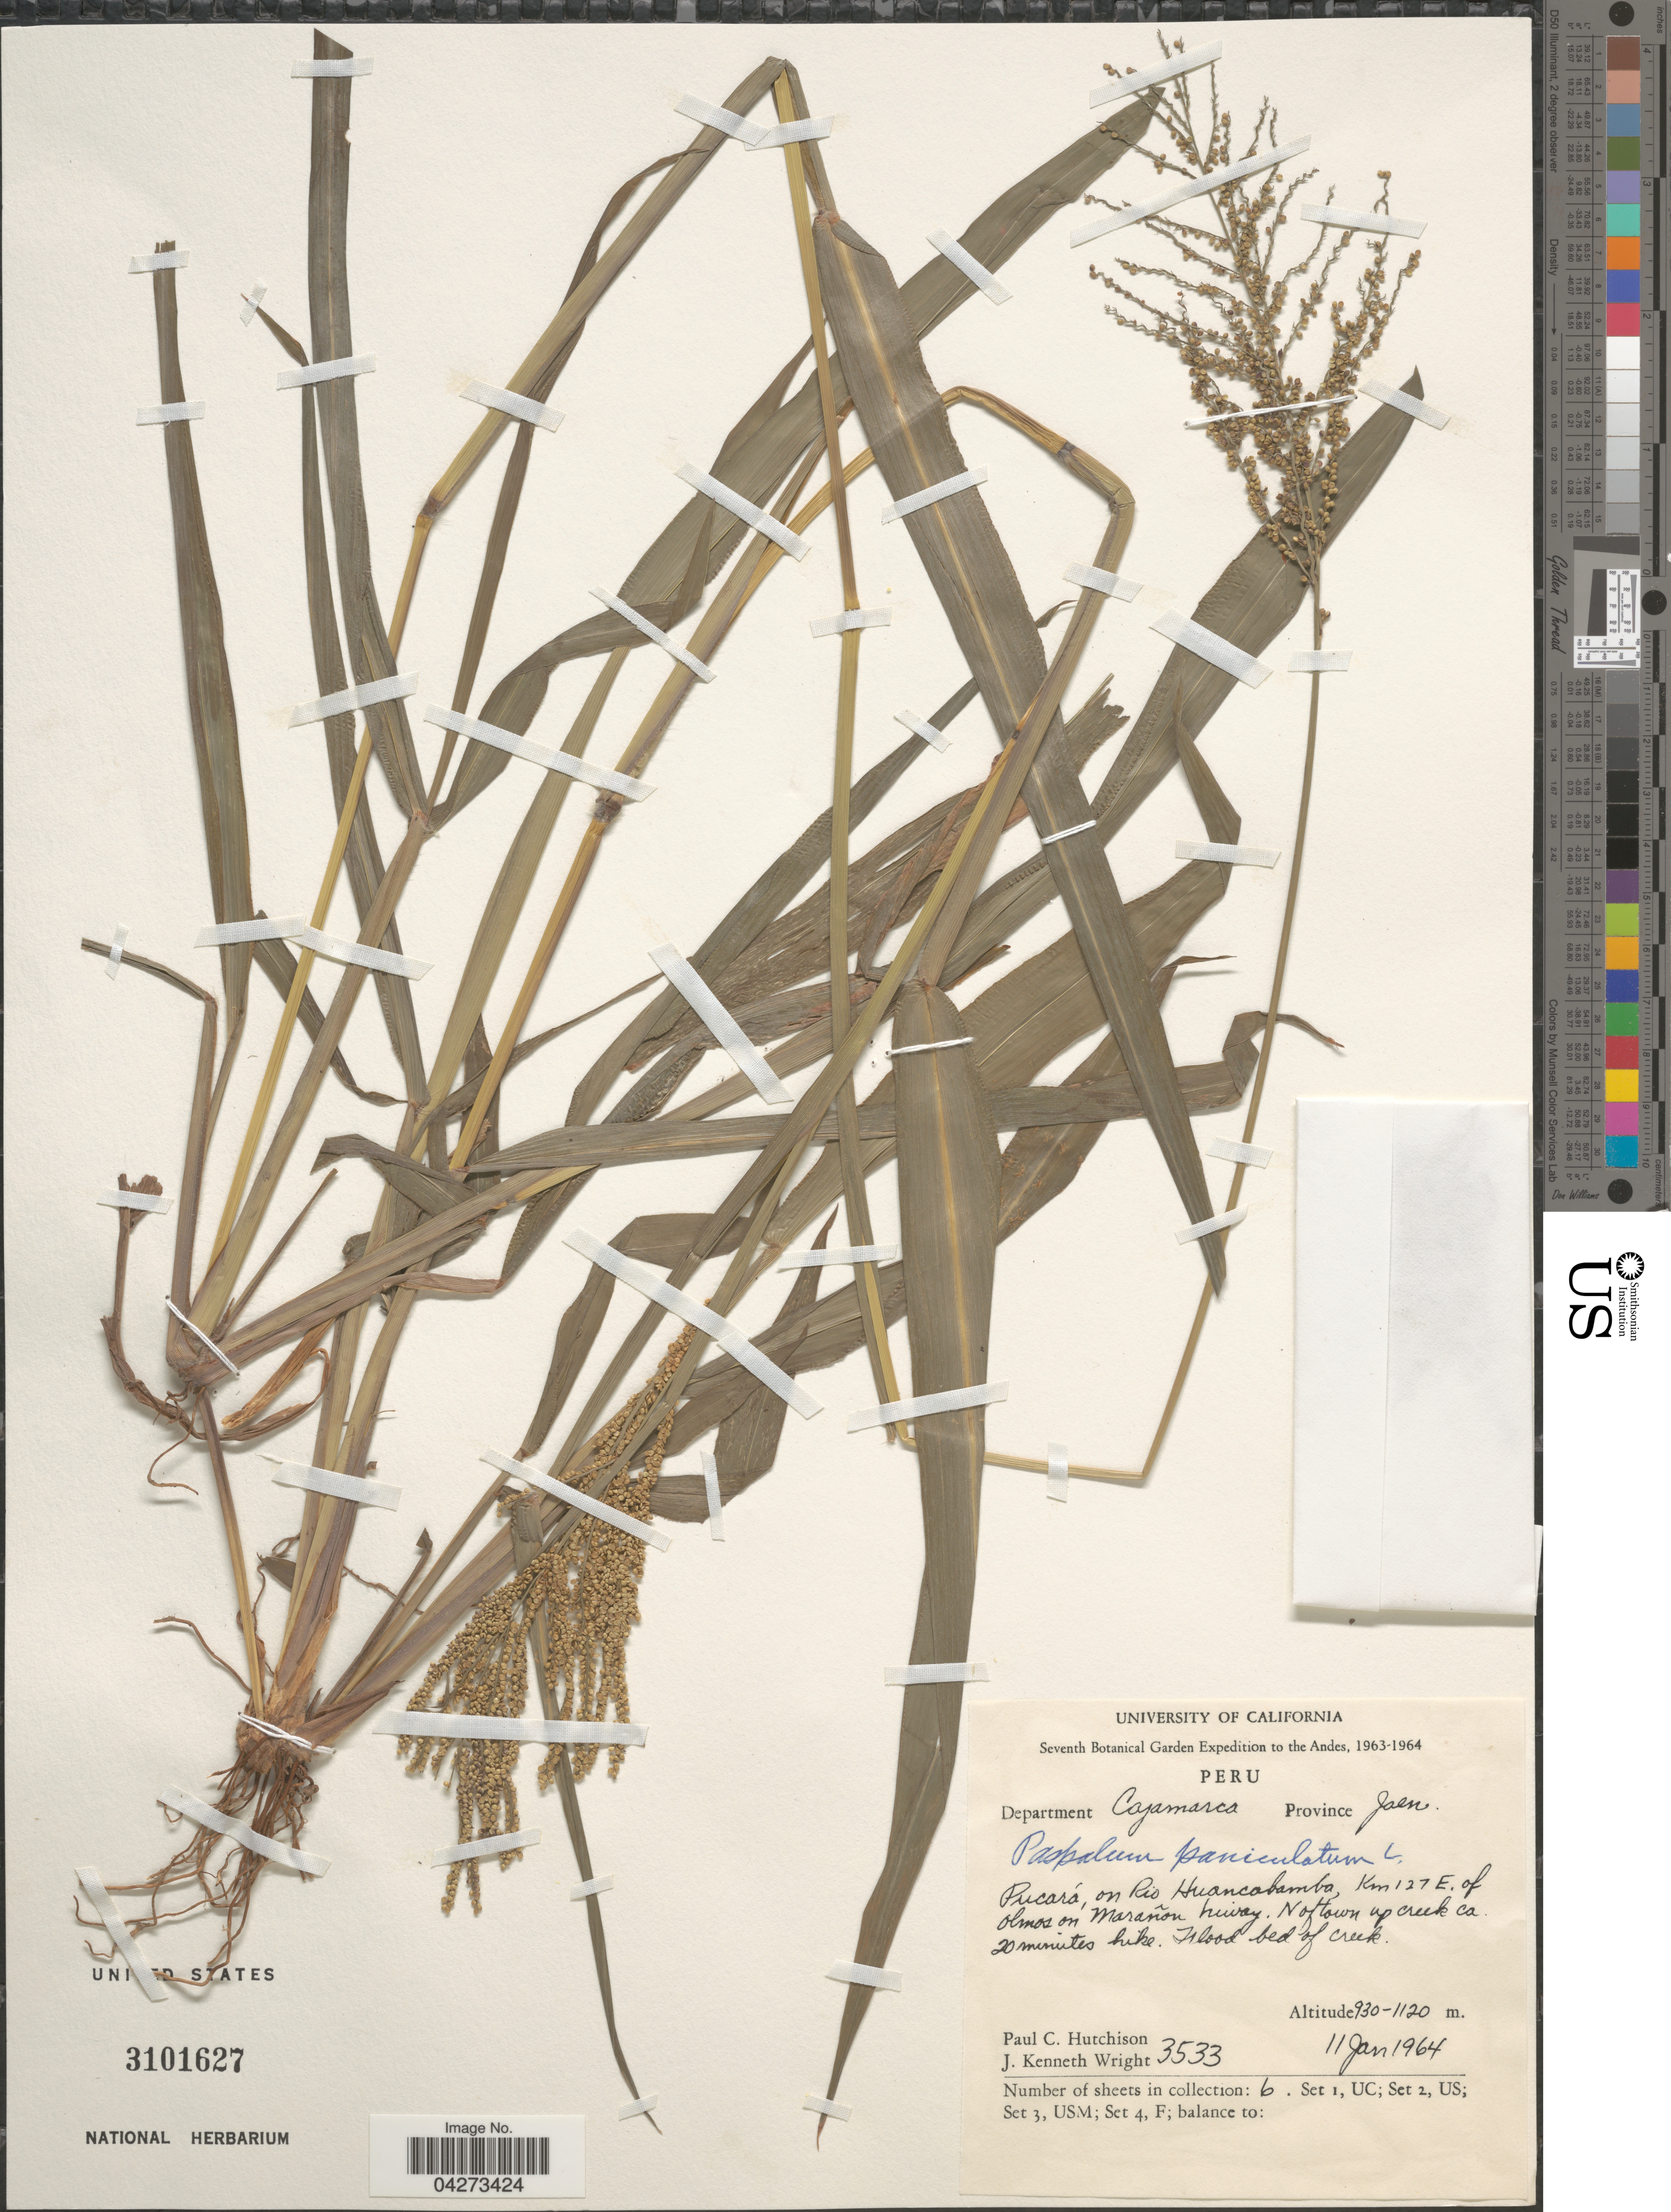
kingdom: Plantae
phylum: Tracheophyta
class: Liliopsida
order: Poales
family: Poaceae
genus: Paspalum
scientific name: Paspalum paniculatum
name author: L.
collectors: P. C. Hutchison & J. K. Wright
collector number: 3533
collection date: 1964-01-11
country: Peru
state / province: Cajamarca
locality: Seventh Botanical Garden Expedition to the Andes, 1963-1964. Department Cajamarca. Province Jaen. Pucará, on Rio Huancabamba, Km 127 E. of olmos on marañon hiway. N of town up creek ca 20 minutes hike. Flood bed of creek.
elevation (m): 930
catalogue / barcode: US 3101627